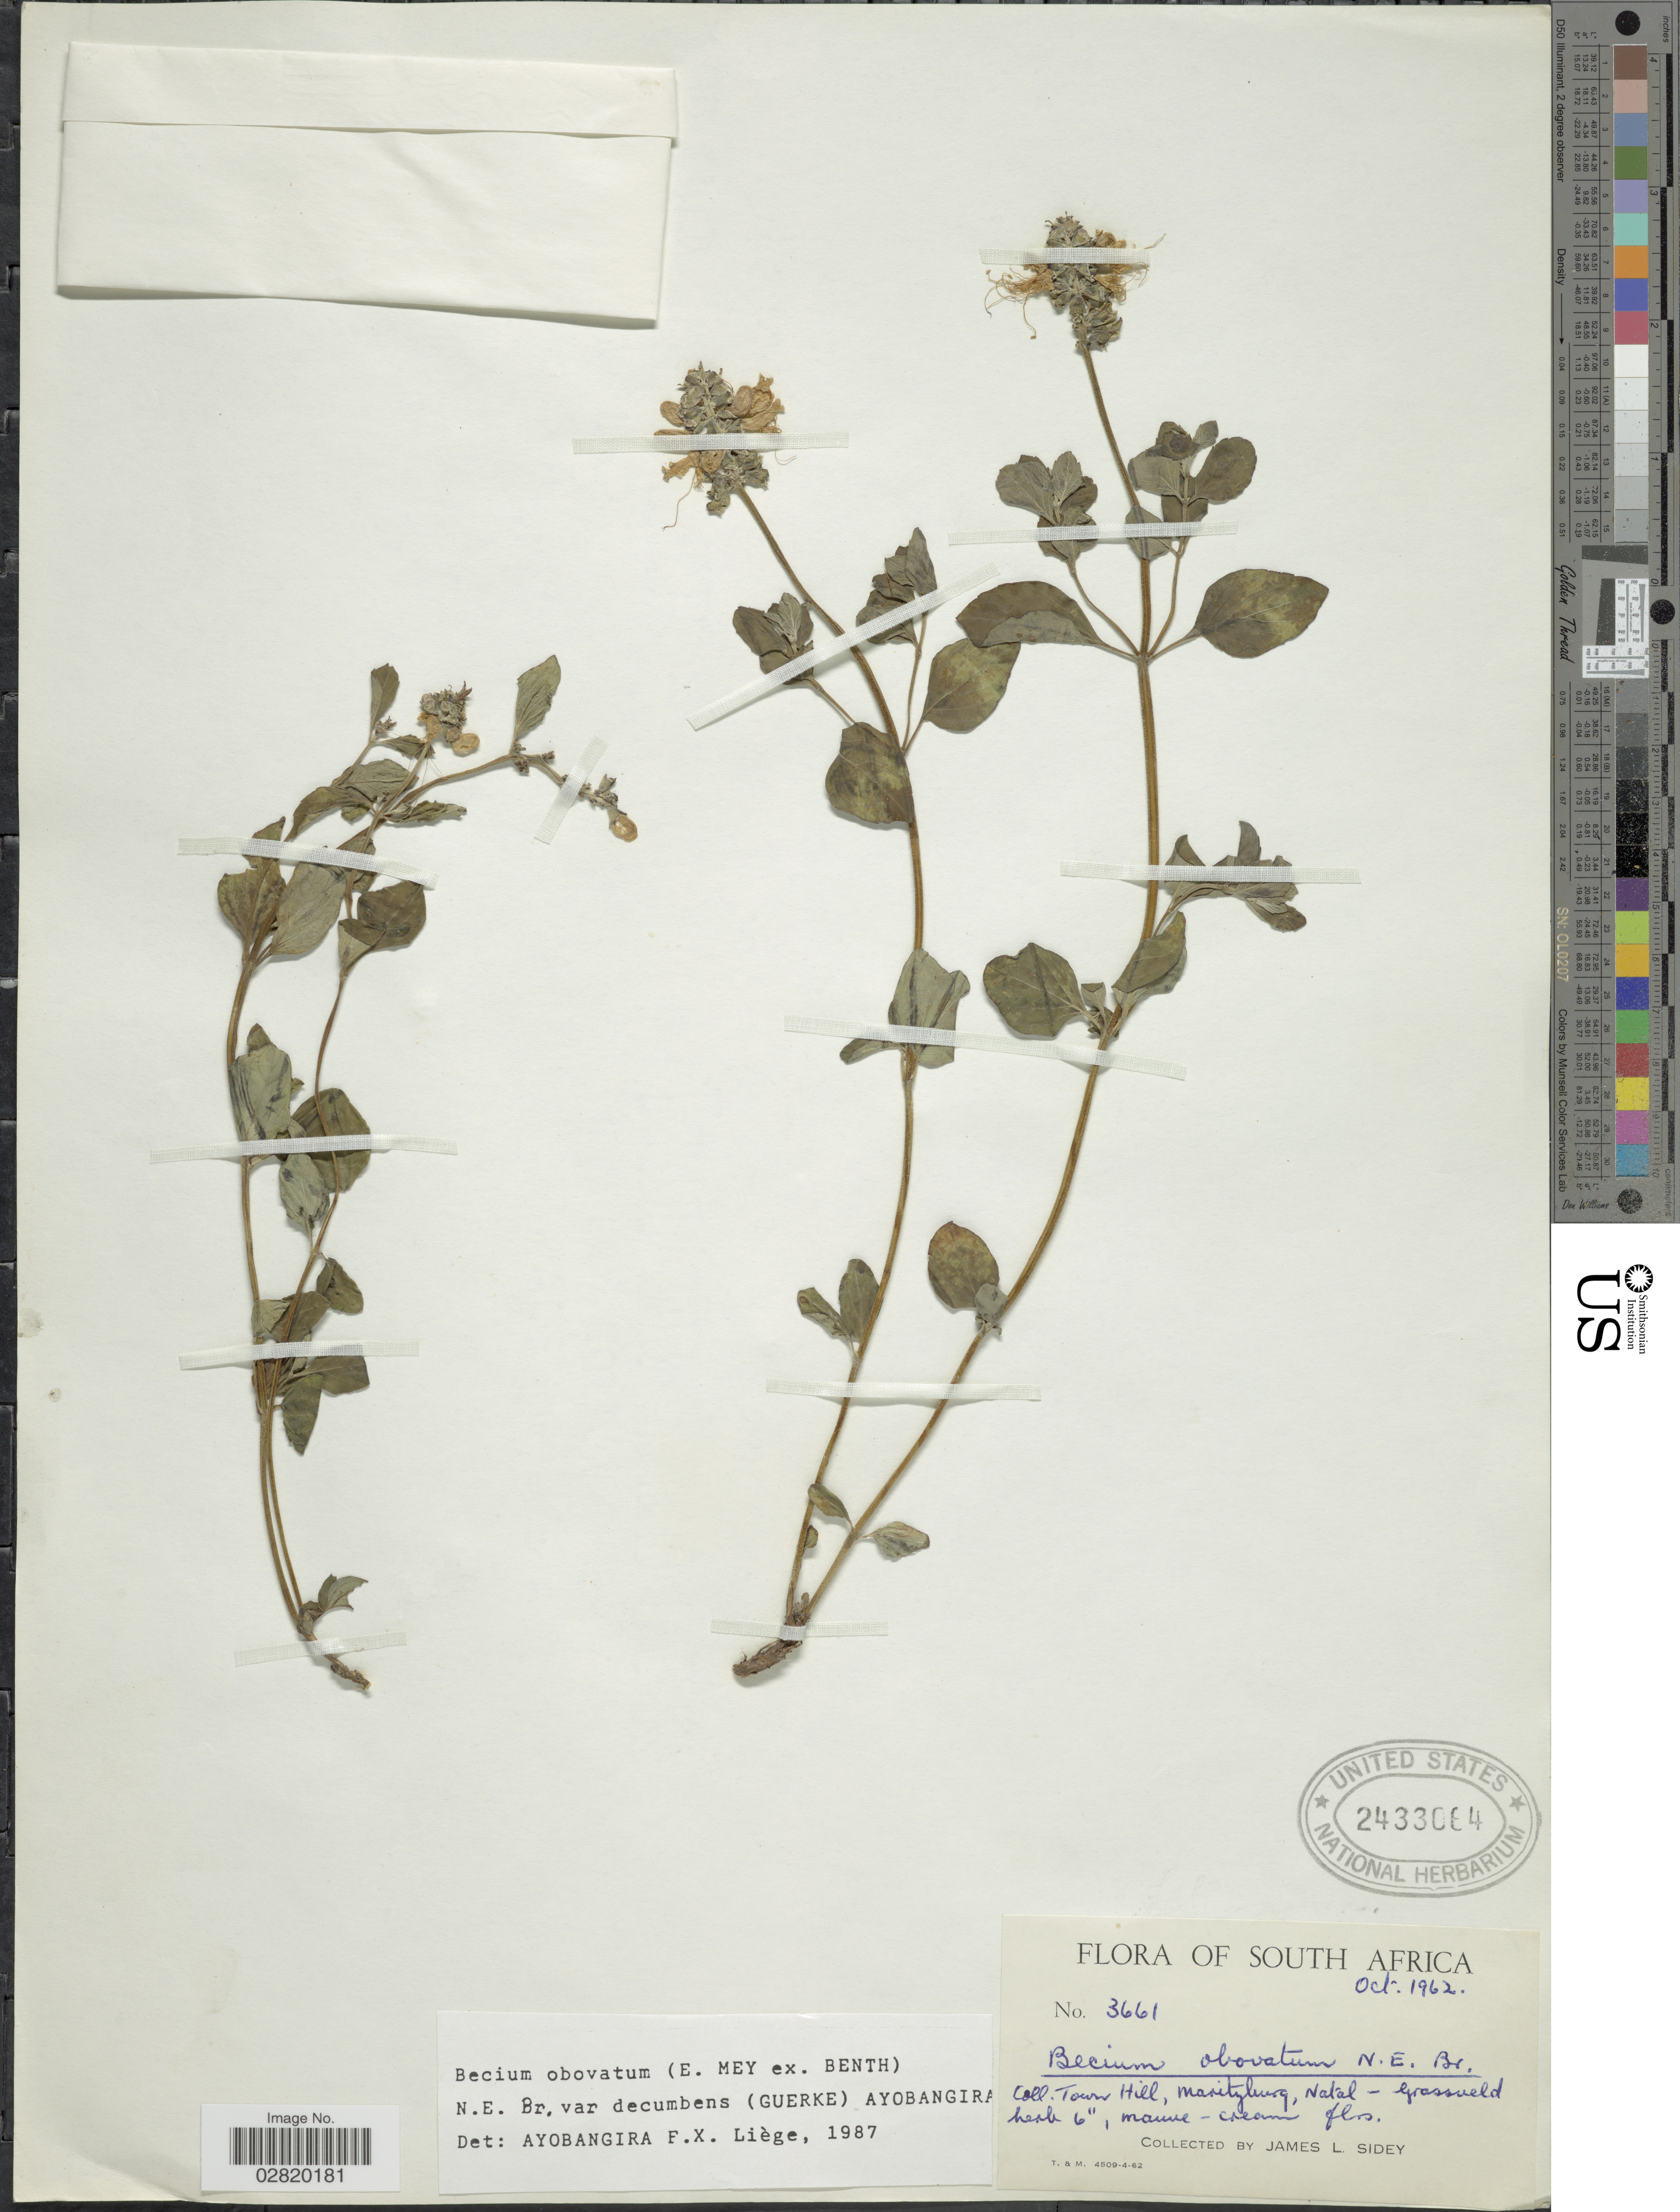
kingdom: Plantae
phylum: Tracheophyta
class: Magnoliopsida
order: Lamiales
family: Lamiaceae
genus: Becium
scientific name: Becium obovatum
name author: (E. Mey. ex Benth.) N.E. Br.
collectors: J. L. Sidey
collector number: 3661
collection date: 1962-10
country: South Africa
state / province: KwaZulu-Natal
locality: Town Hill, Maritzburg, Natal-Grassveld.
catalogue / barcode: US 2433064